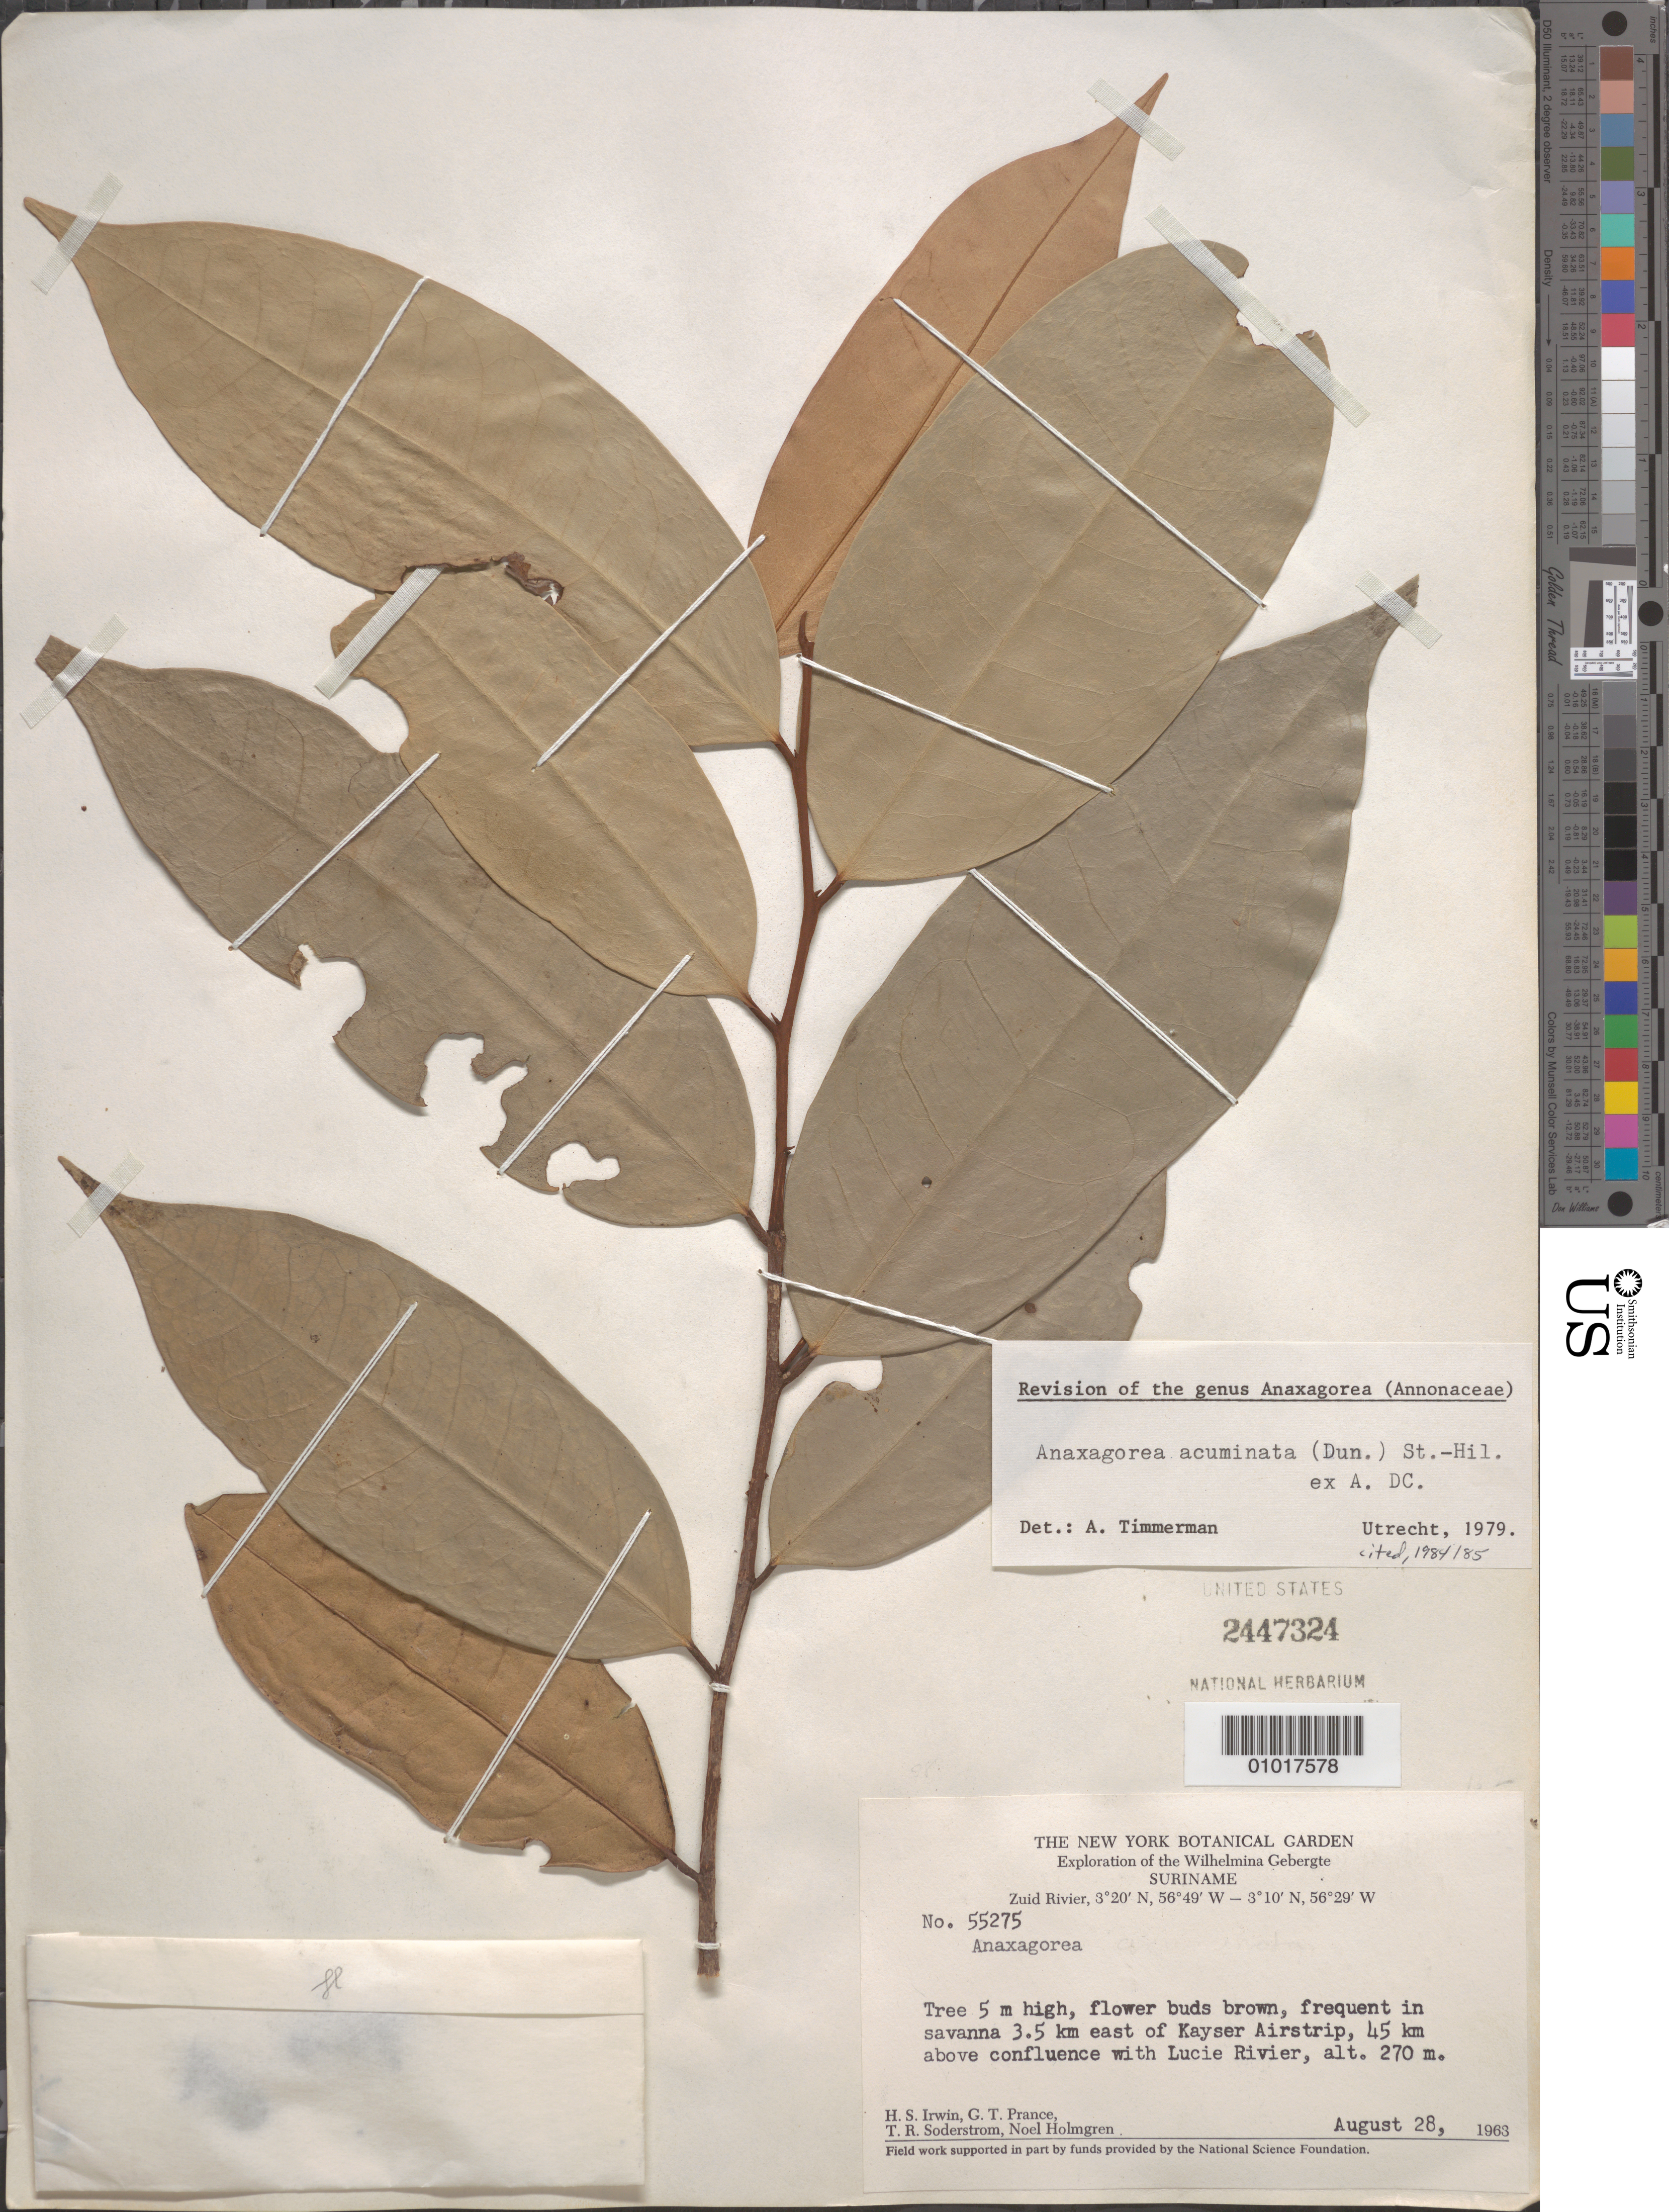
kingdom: Plantae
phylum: Tracheophyta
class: Magnoliopsida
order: Magnoliales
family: Annonaceae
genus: Anaxagorea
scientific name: Anaxagorea acuminata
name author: (Dunal) A. DC.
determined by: Timmerman, A.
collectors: H. Irwin, G. T. Prance, T. R. Soderstrom & N. H. Holmgren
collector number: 55275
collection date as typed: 28-Aug-63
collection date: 1963-08-28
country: Suriname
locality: Zuid Rivier; 3.5 km E of Kayser Airstrip, 45 km above confluence with Lucie Rivier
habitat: Savanna 3.5 km E of Kayser Airstrip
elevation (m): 270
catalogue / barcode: US 2447324